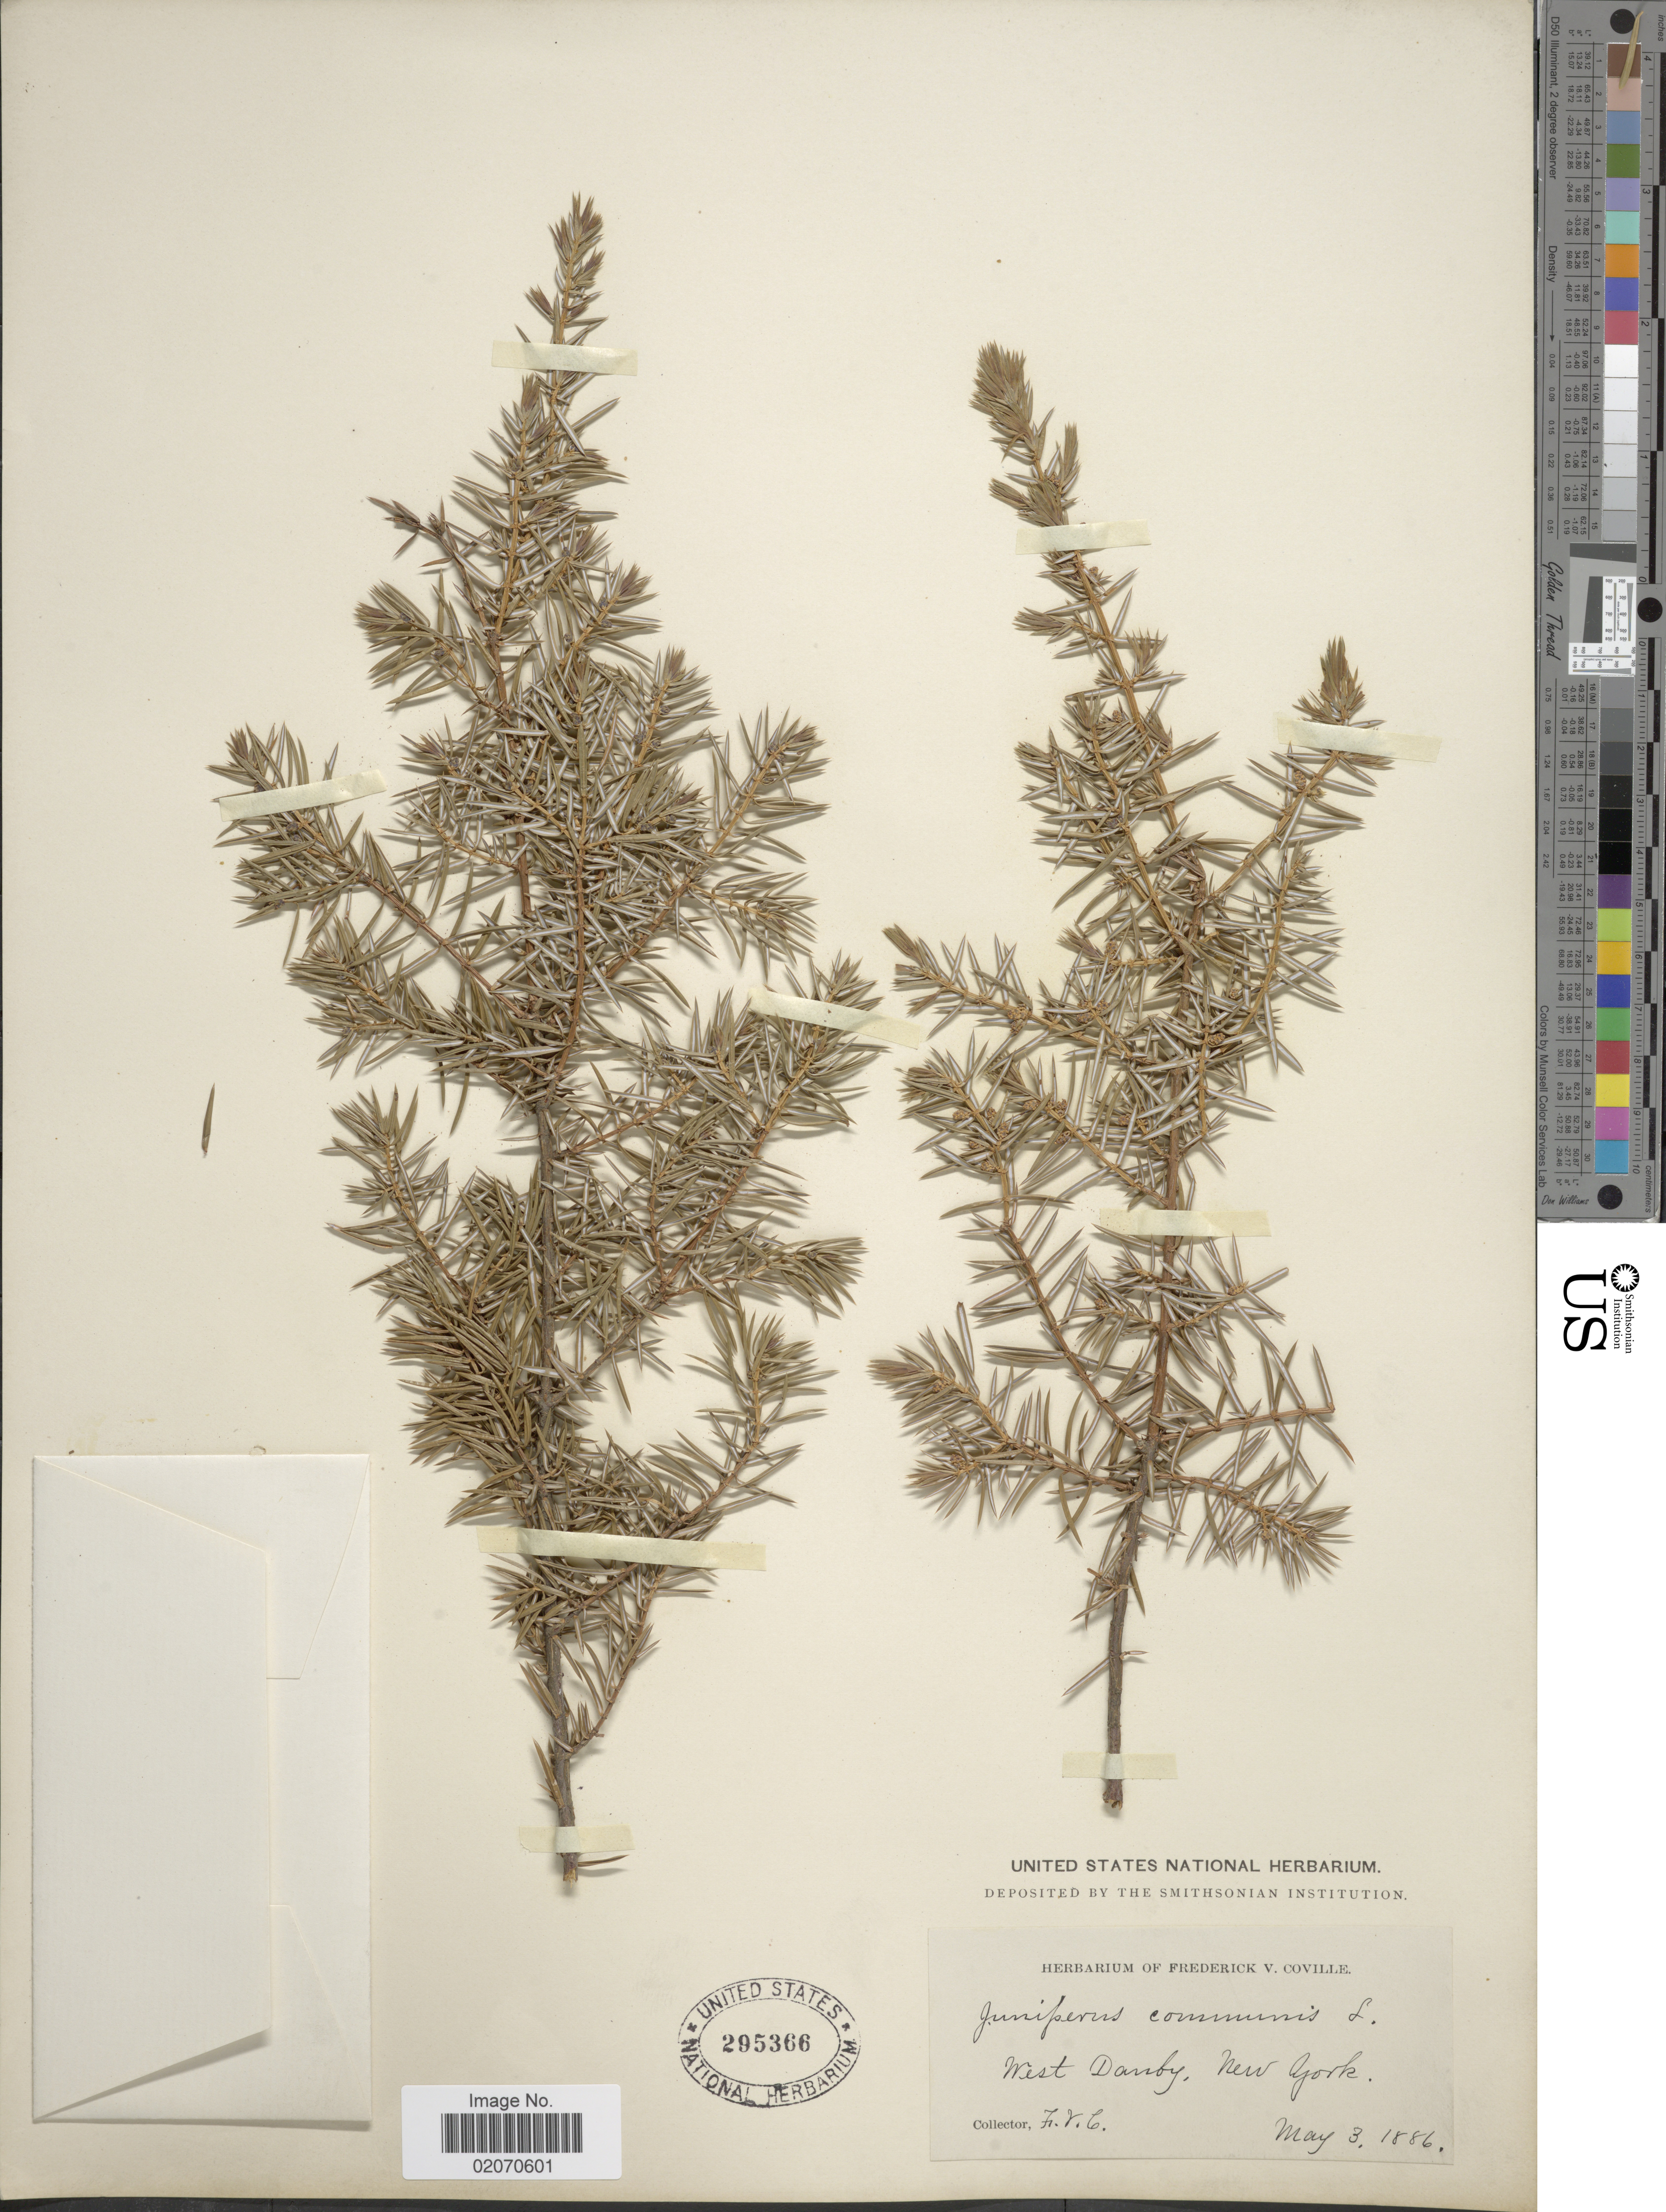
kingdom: Plantae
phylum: Tracheophyta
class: Pinopsida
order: Pinales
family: Cupressaceae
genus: Juniperus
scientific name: Juniperus communis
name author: L.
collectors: F. V. Coville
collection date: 1886-05-30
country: United States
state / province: New York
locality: West Danby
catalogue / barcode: US 295366